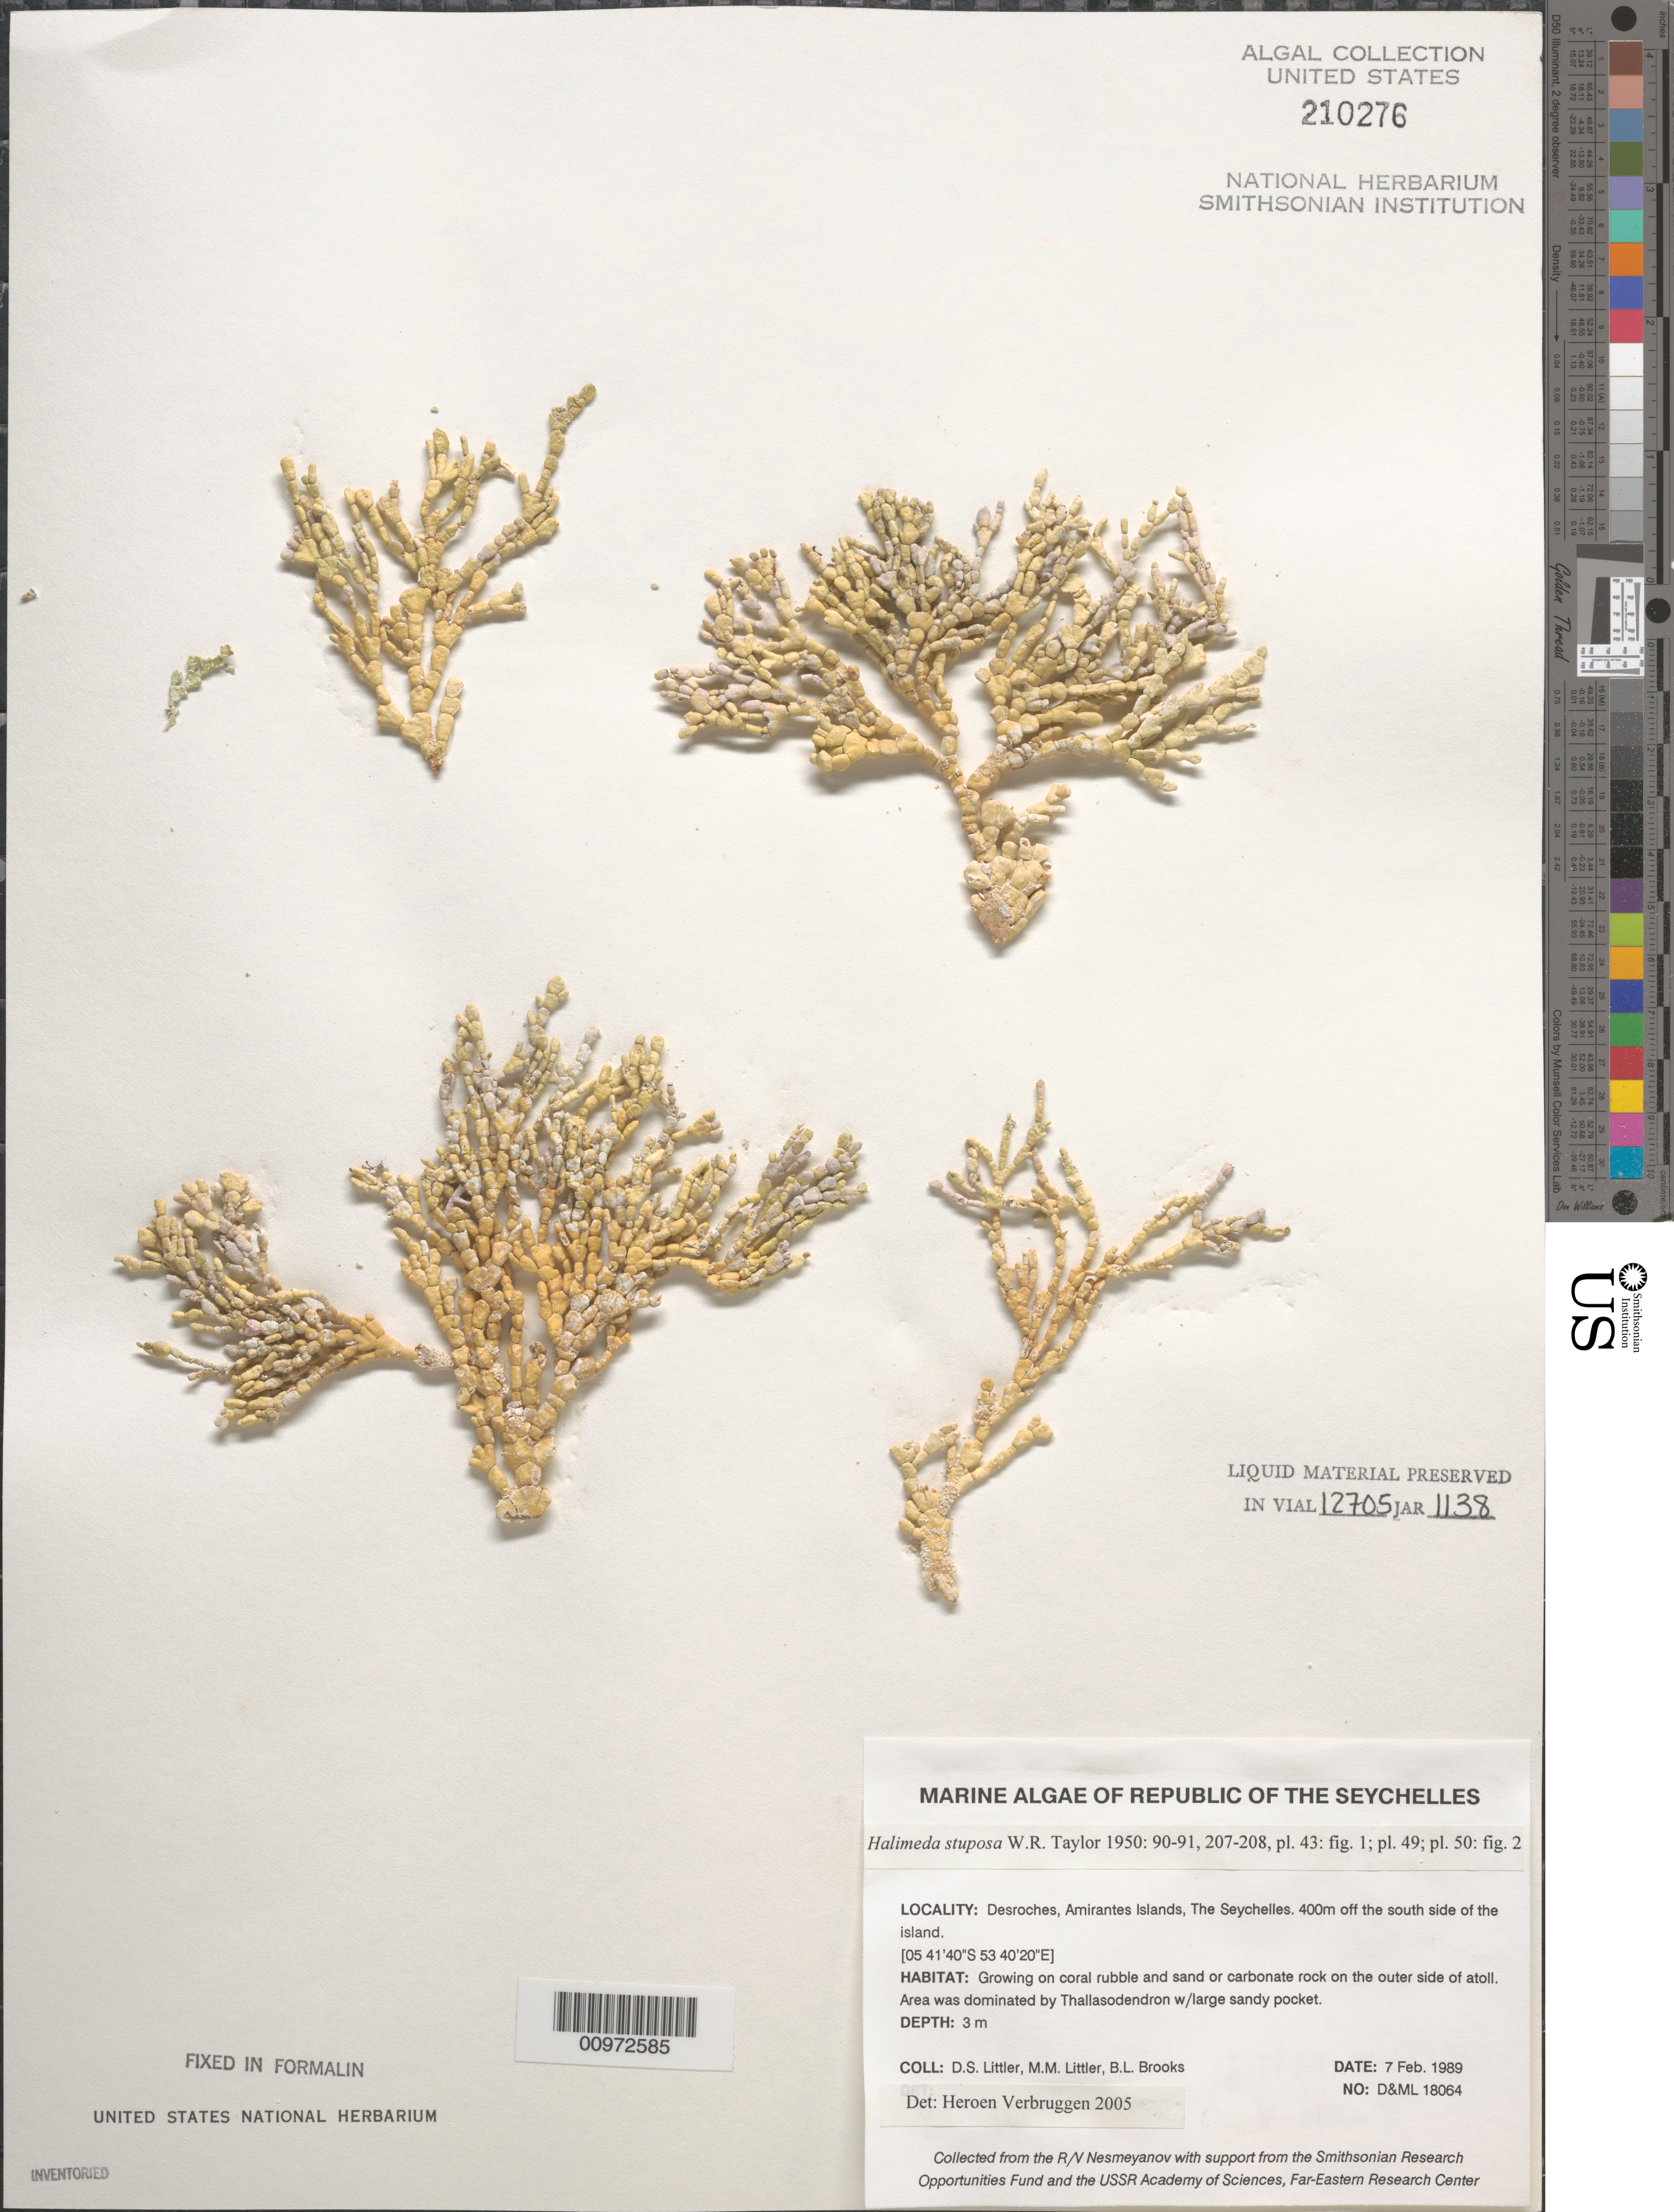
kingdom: Plantae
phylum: Chlorophyta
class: Ulvophyceae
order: Bryopsidales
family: Halimedaceae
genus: Halimeda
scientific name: Halimeda stuposa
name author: W.R. Taylor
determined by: Verbruggen, H.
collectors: D. S. Littler, M. M. Littler & B. Brooks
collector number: D&ML 18064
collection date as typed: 07 Feb 1989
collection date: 1989-02-07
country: Seychelles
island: Desroches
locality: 400 meters off south side of island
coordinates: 05 41'40"S, 53 40'20"E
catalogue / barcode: US 210276